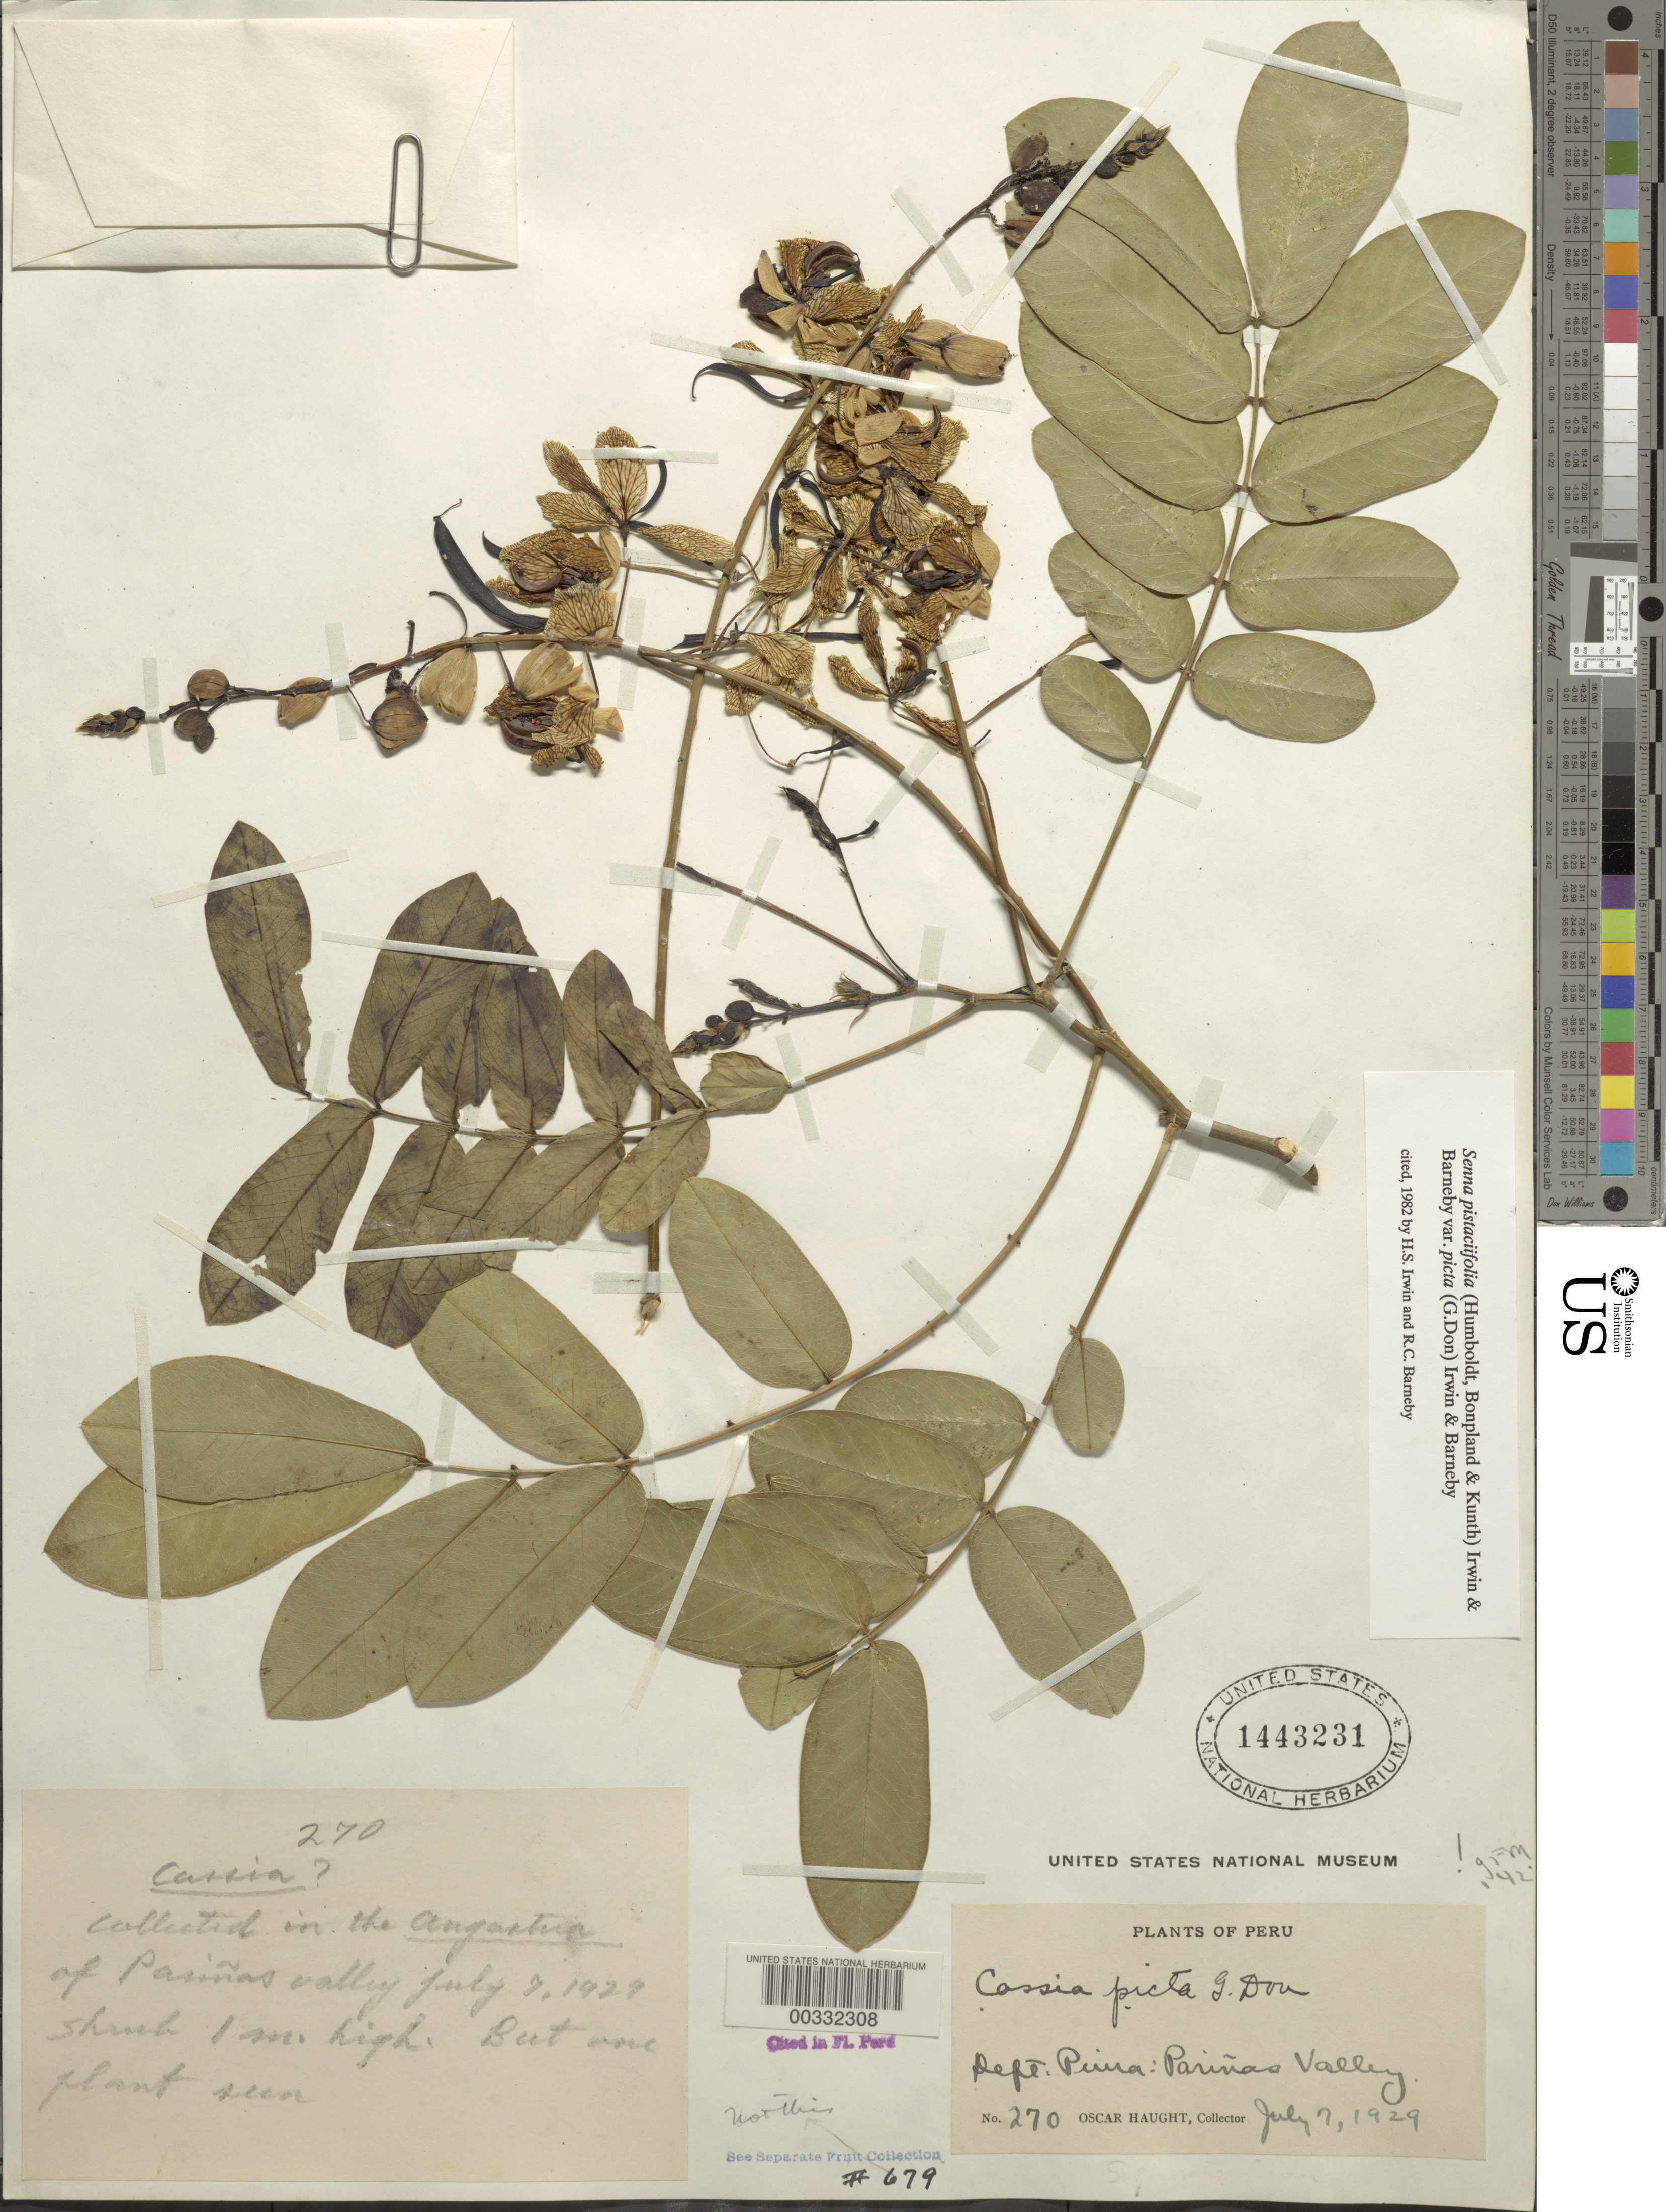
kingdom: Plantae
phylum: Tracheophyta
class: Magnoliopsida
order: Fabales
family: Fabaceae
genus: Senna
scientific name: Senna pistaciifolia var. picta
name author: (G. Don) H.S. Irwin & Barneby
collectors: O. L. Haught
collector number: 270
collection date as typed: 07 Jul 1929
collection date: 1929-07-07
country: Peru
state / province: Piura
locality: Parinas valley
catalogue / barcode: US 1443231